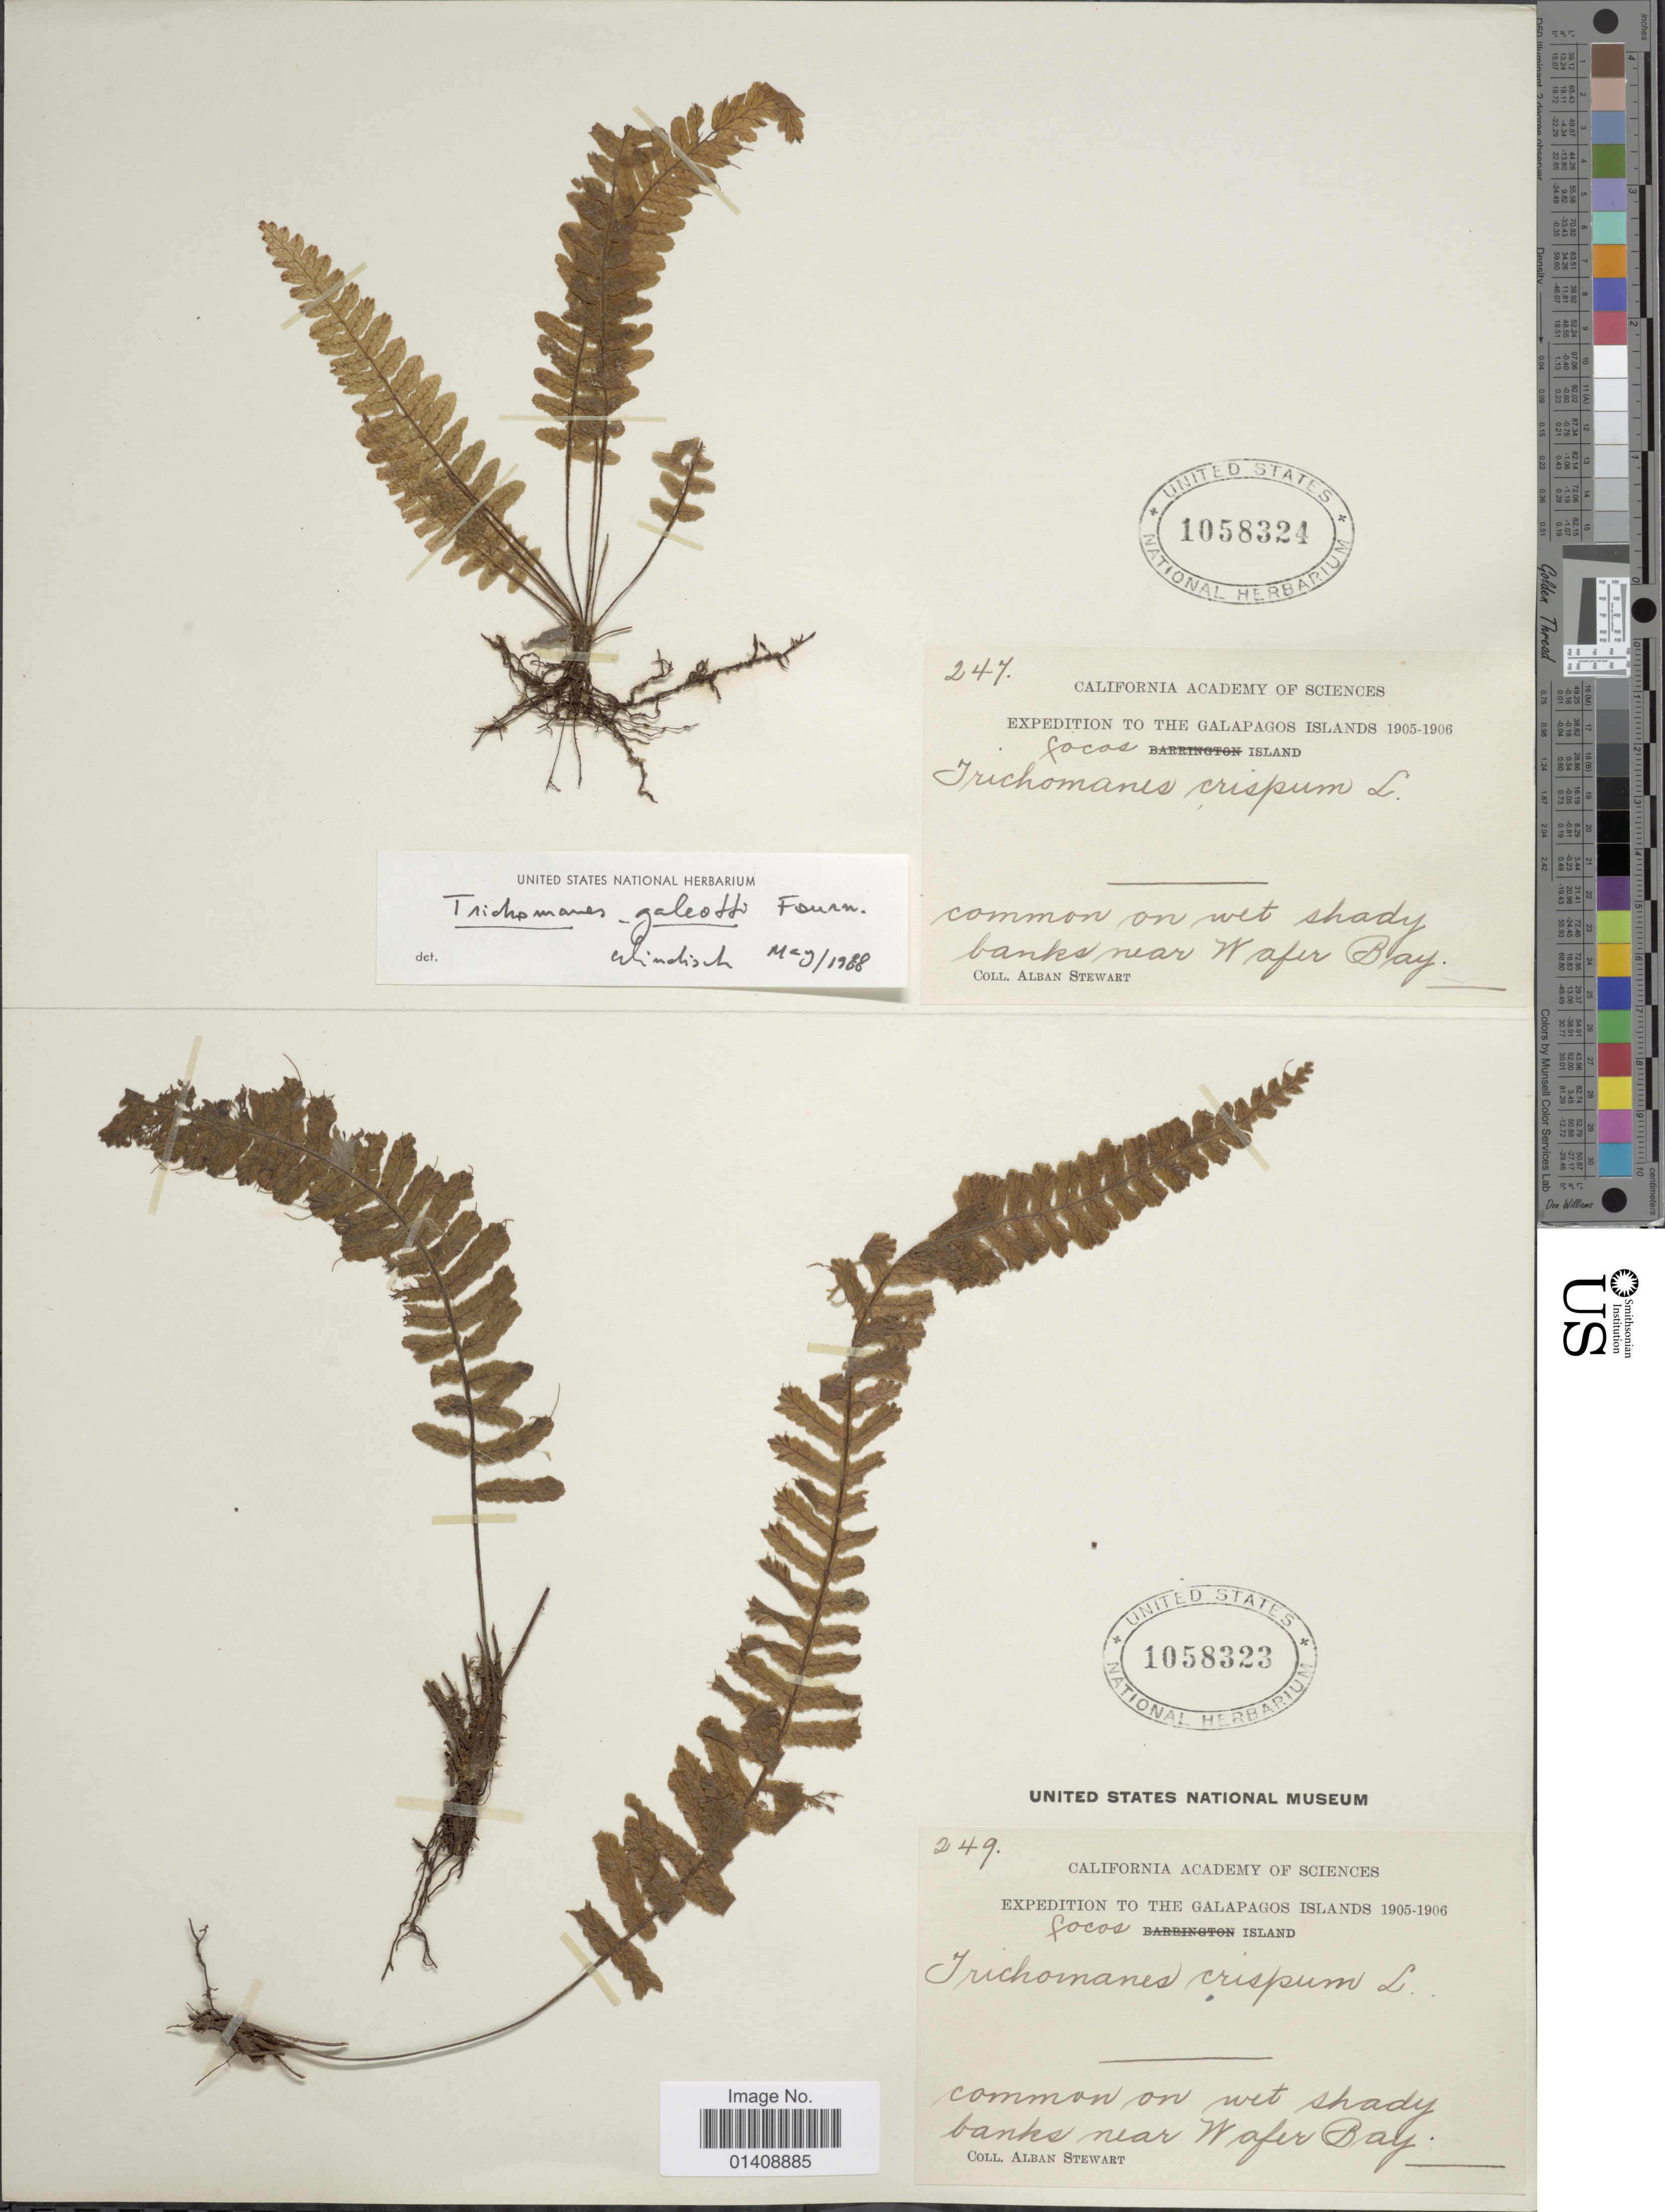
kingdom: Plantae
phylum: Tracheophyta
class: Polypodiopsida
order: Hymenophyllales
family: Hymenophyllaceae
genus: Trichomanes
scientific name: Trichomanes galeottii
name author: E. Fourn.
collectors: A. Stewart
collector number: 249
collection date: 1905/1906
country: Ecuador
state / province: Colón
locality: The Galapagos Islands. banks near Wafer Bay.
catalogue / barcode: US 1058323